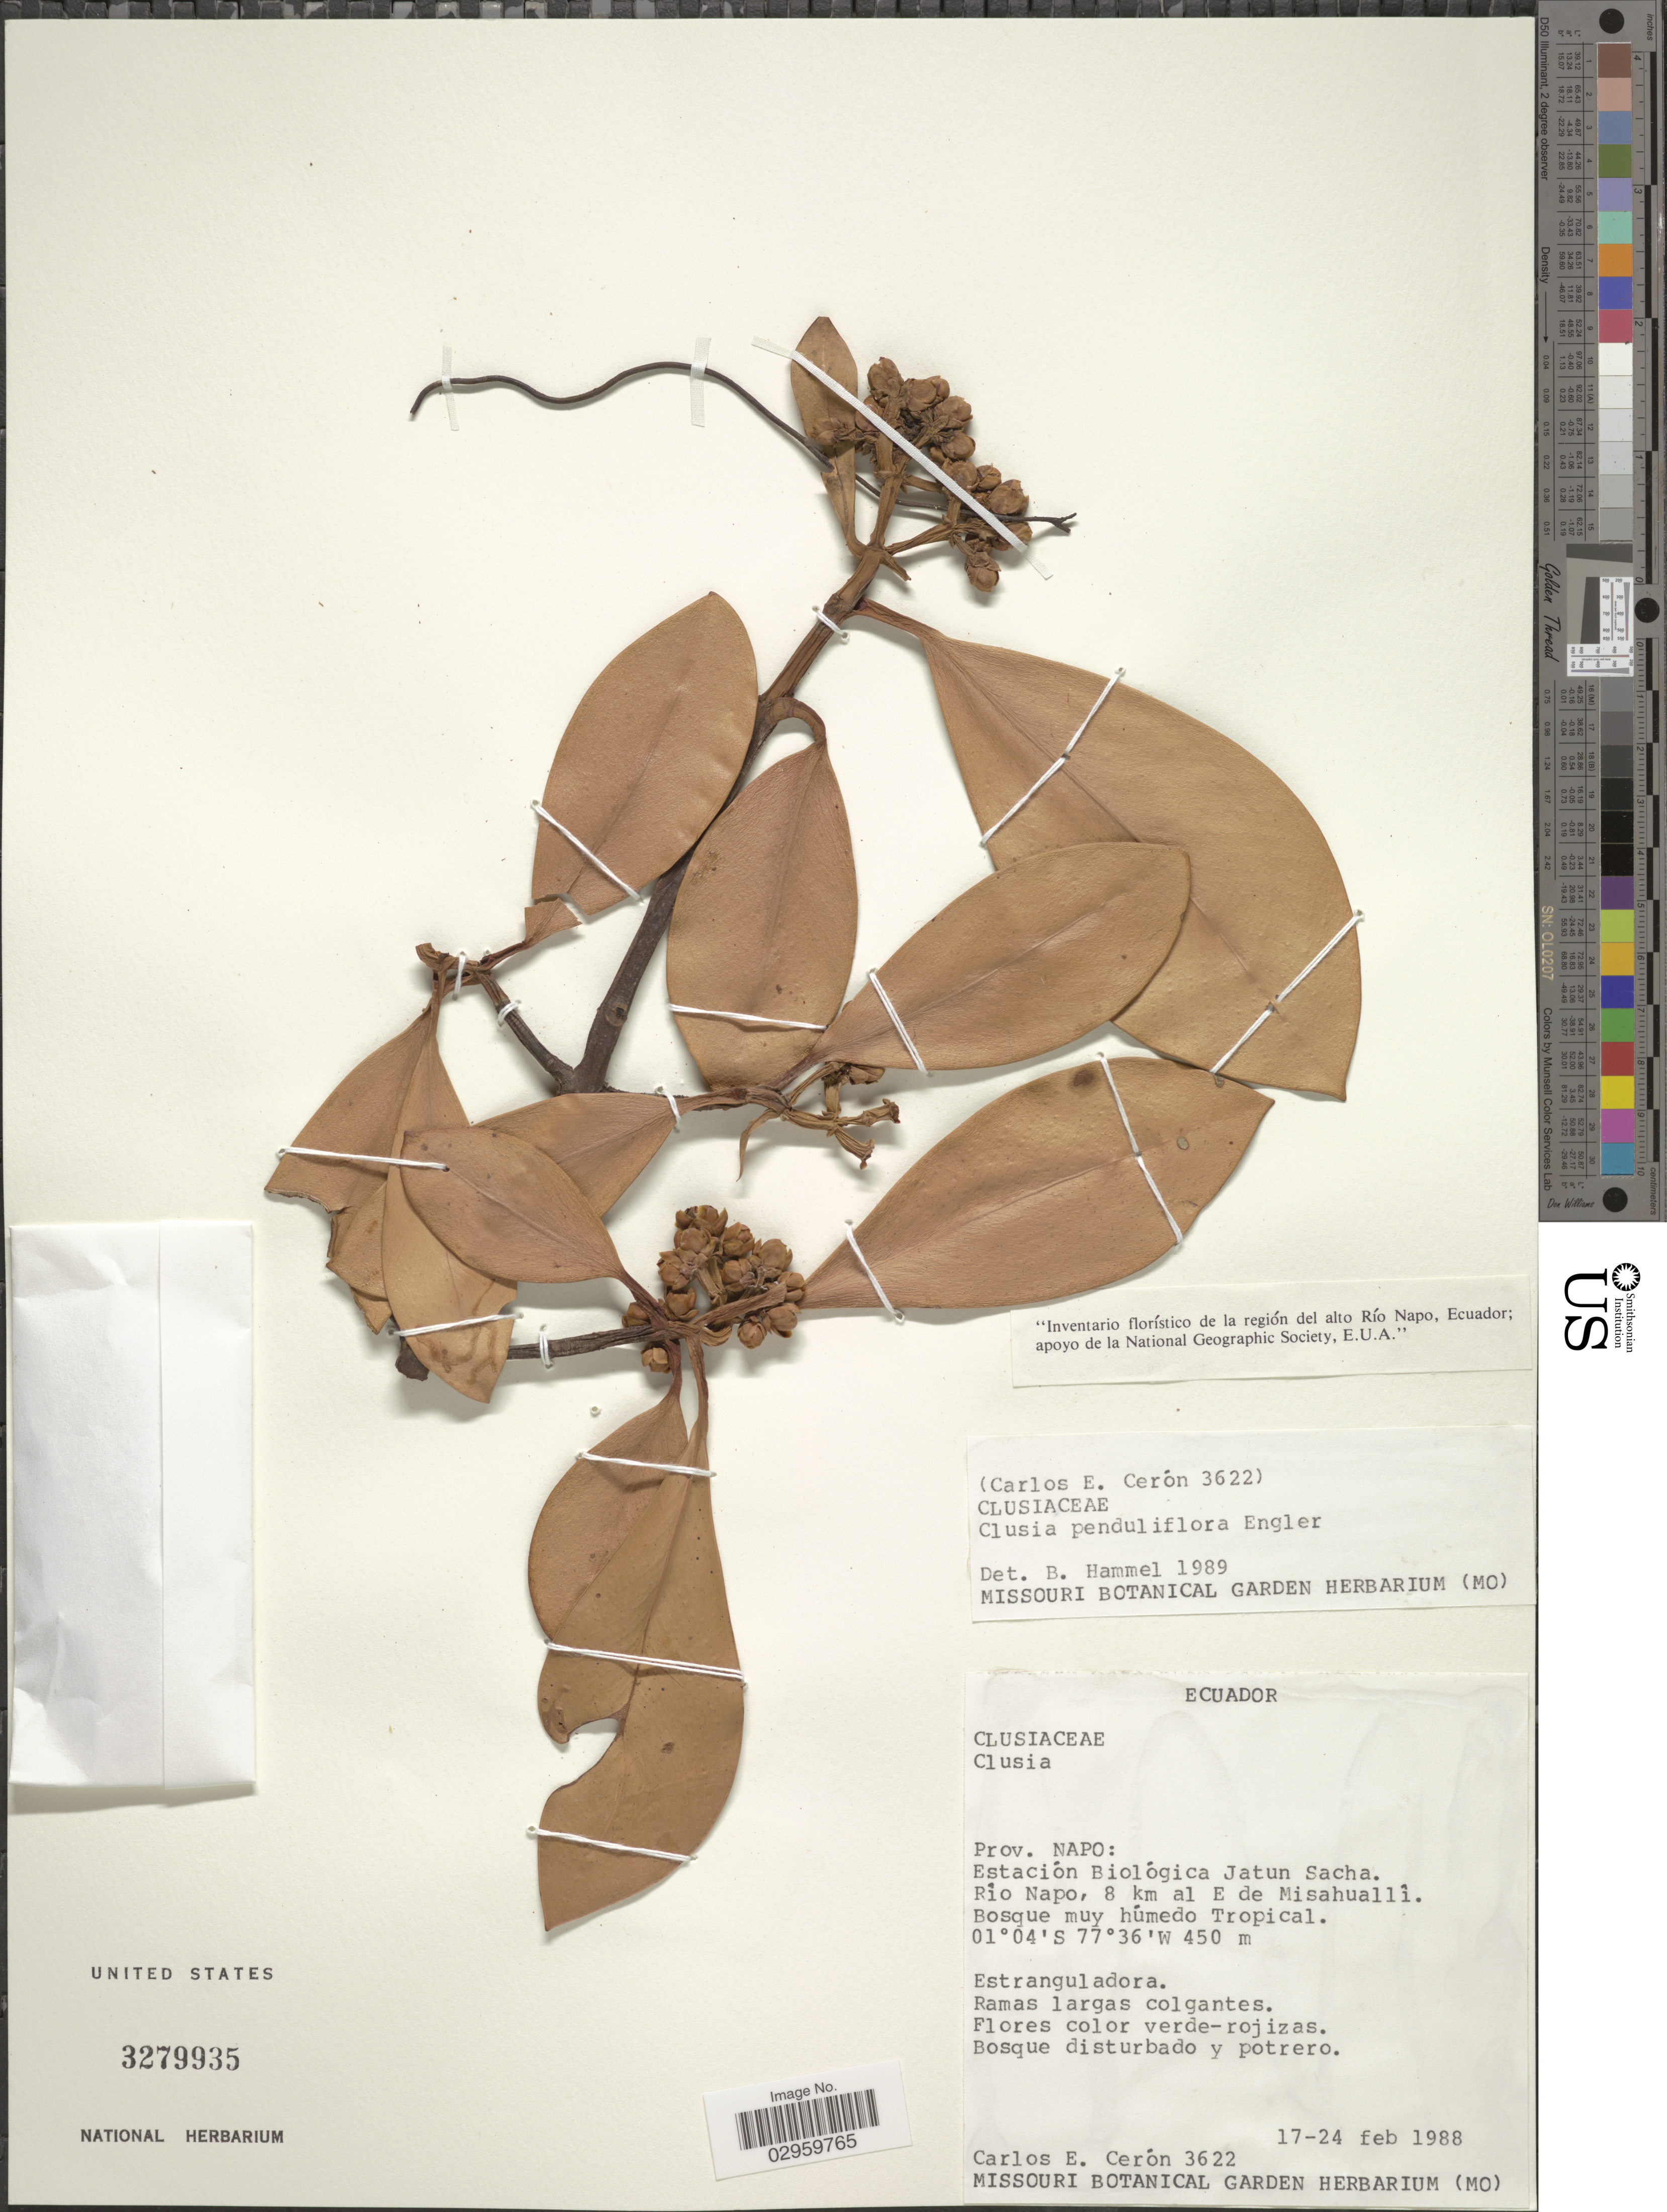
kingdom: Plantae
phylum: Tracheophyta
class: Magnoliopsida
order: Malpighiales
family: Clusiaceae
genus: Clusia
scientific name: Clusia penduliflora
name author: Engl.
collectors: C. E. Cerón M.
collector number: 3622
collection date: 1988-02-17/1988-02-24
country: Ecuador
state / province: Napo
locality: Estación Biológica Jatun Sacha. Río Napo, 8 km al E de Misahuallí.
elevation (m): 450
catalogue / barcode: US 3279935